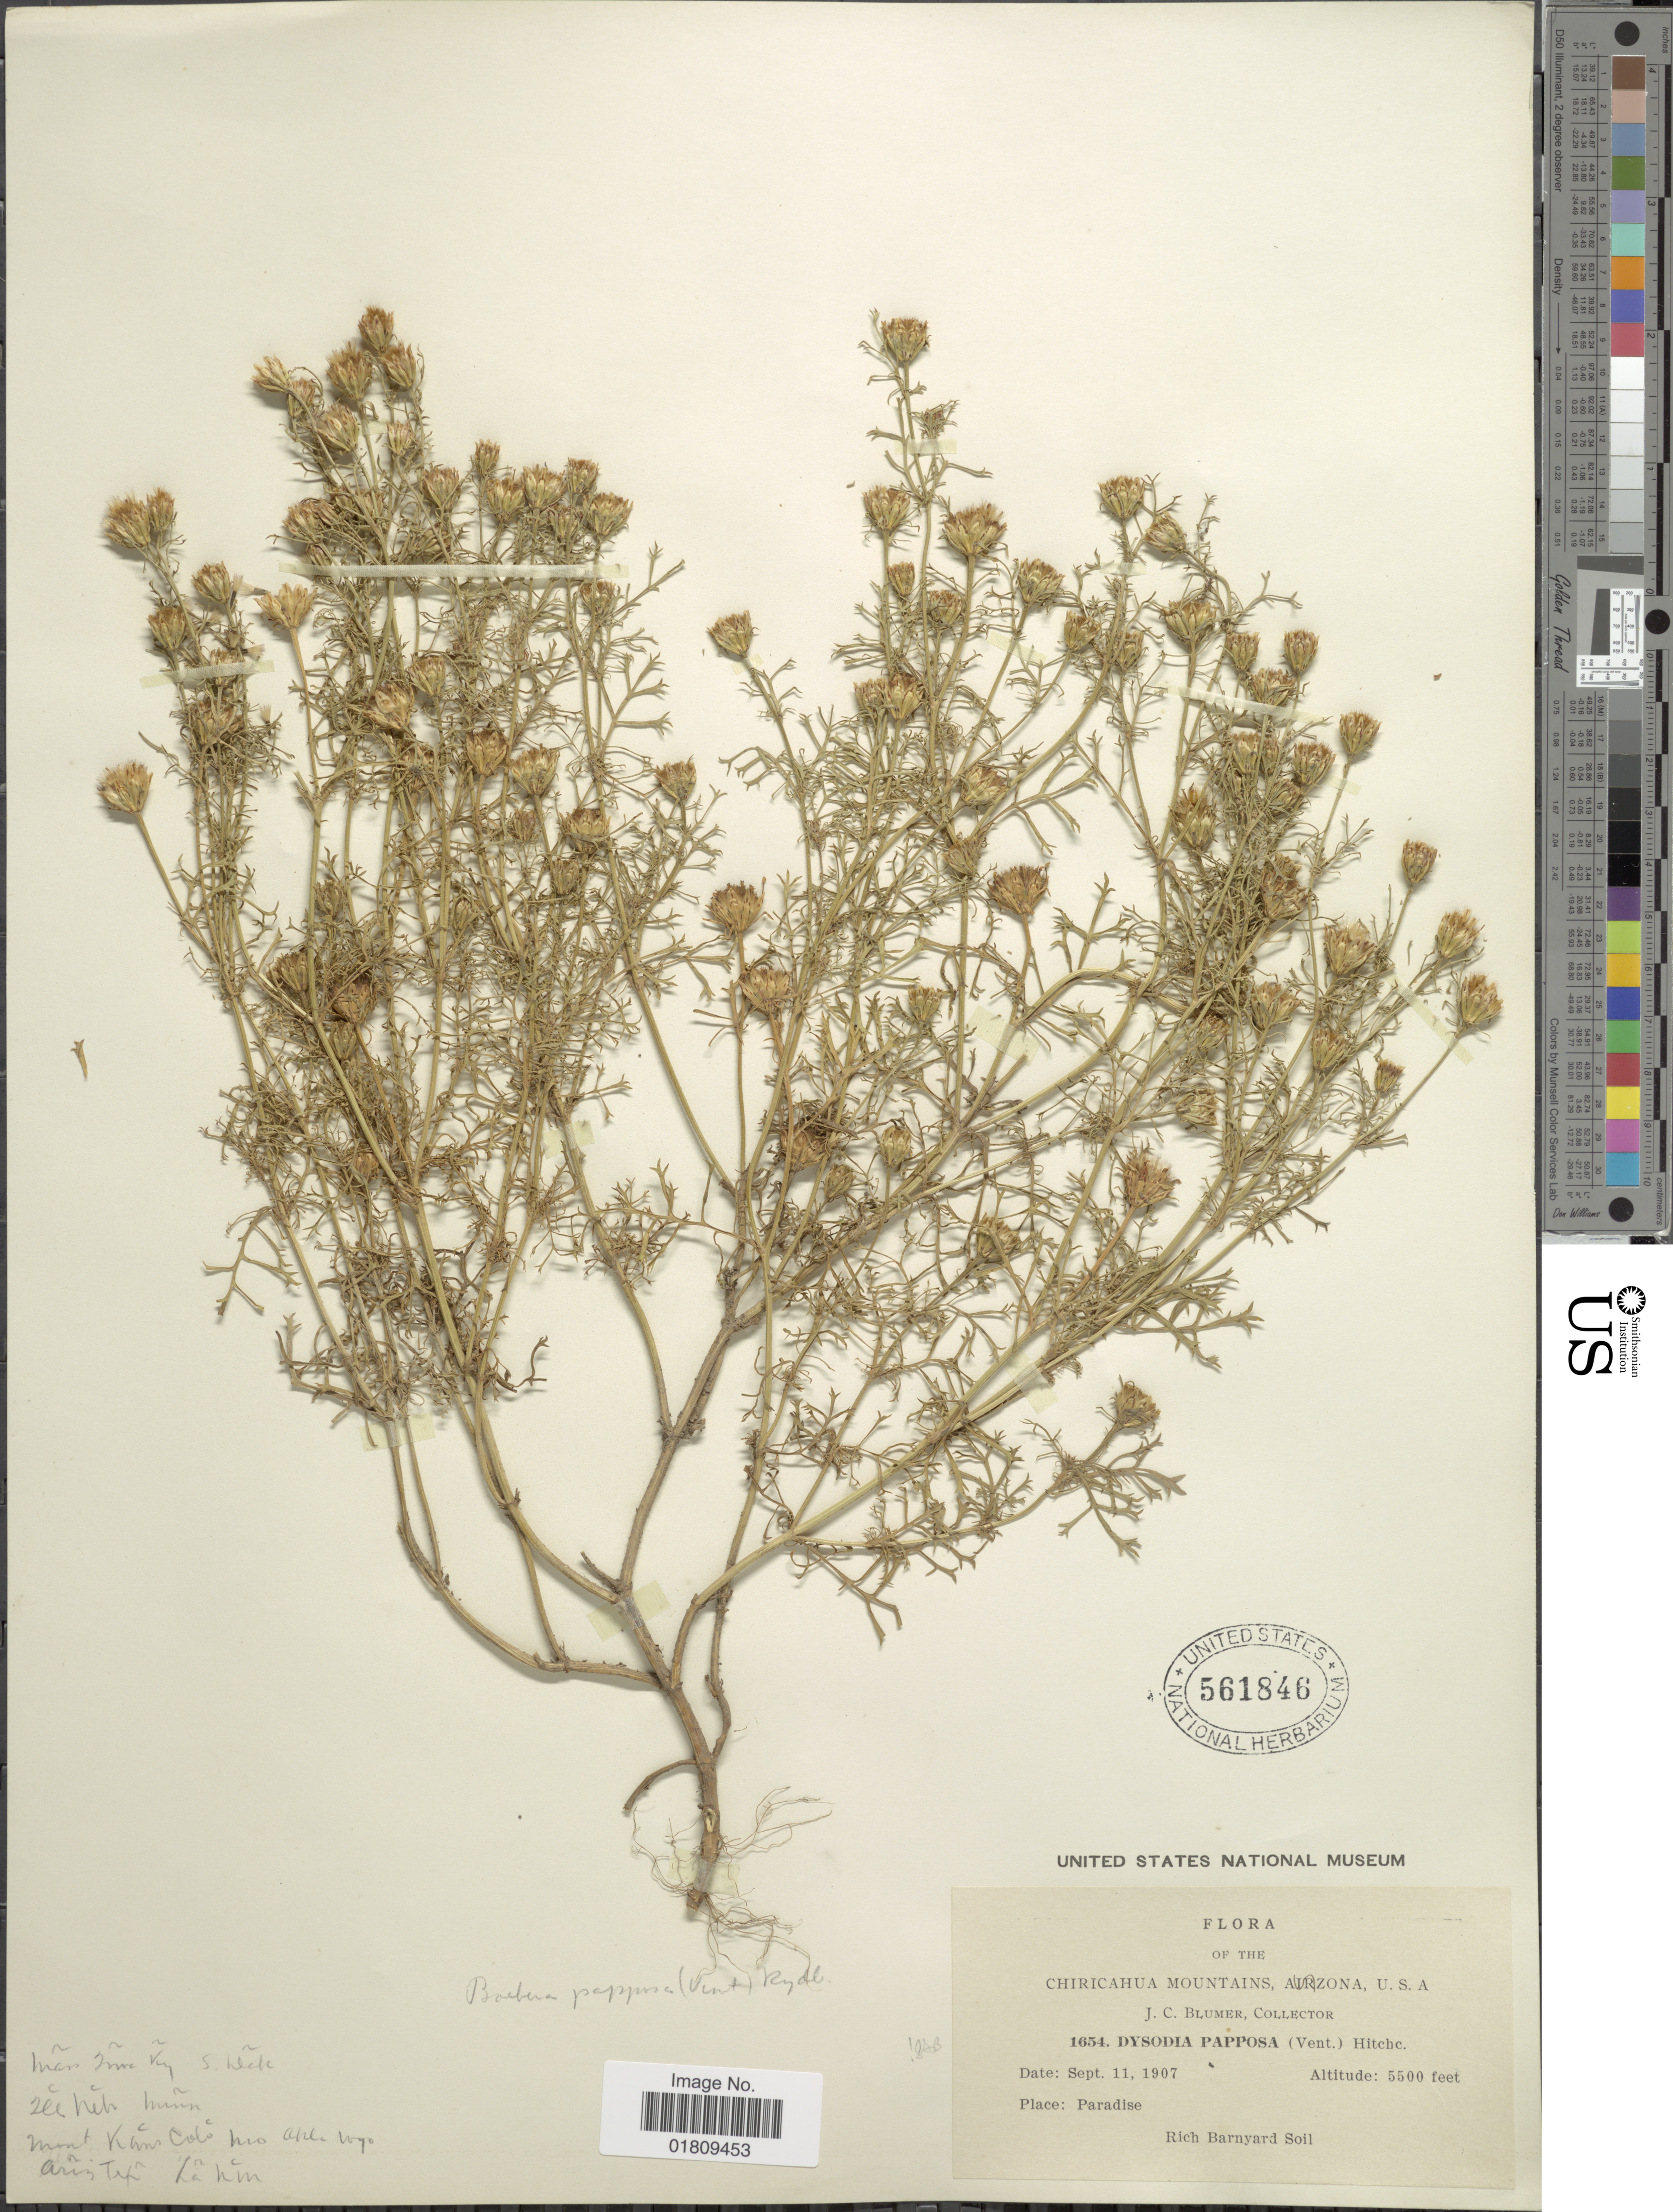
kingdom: Plantae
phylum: Tracheophyta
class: Magnoliopsida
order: Asterales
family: Asteraceae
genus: Dyssodia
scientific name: Dyssodia papposa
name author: (Vent.) Hitchc.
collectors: J. C. Blumer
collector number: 1654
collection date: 1907-09-11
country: United States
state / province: Arizona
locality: Chiricahua Mountains, Paradise, Rich Barnyard Soil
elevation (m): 1676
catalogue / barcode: US 561846